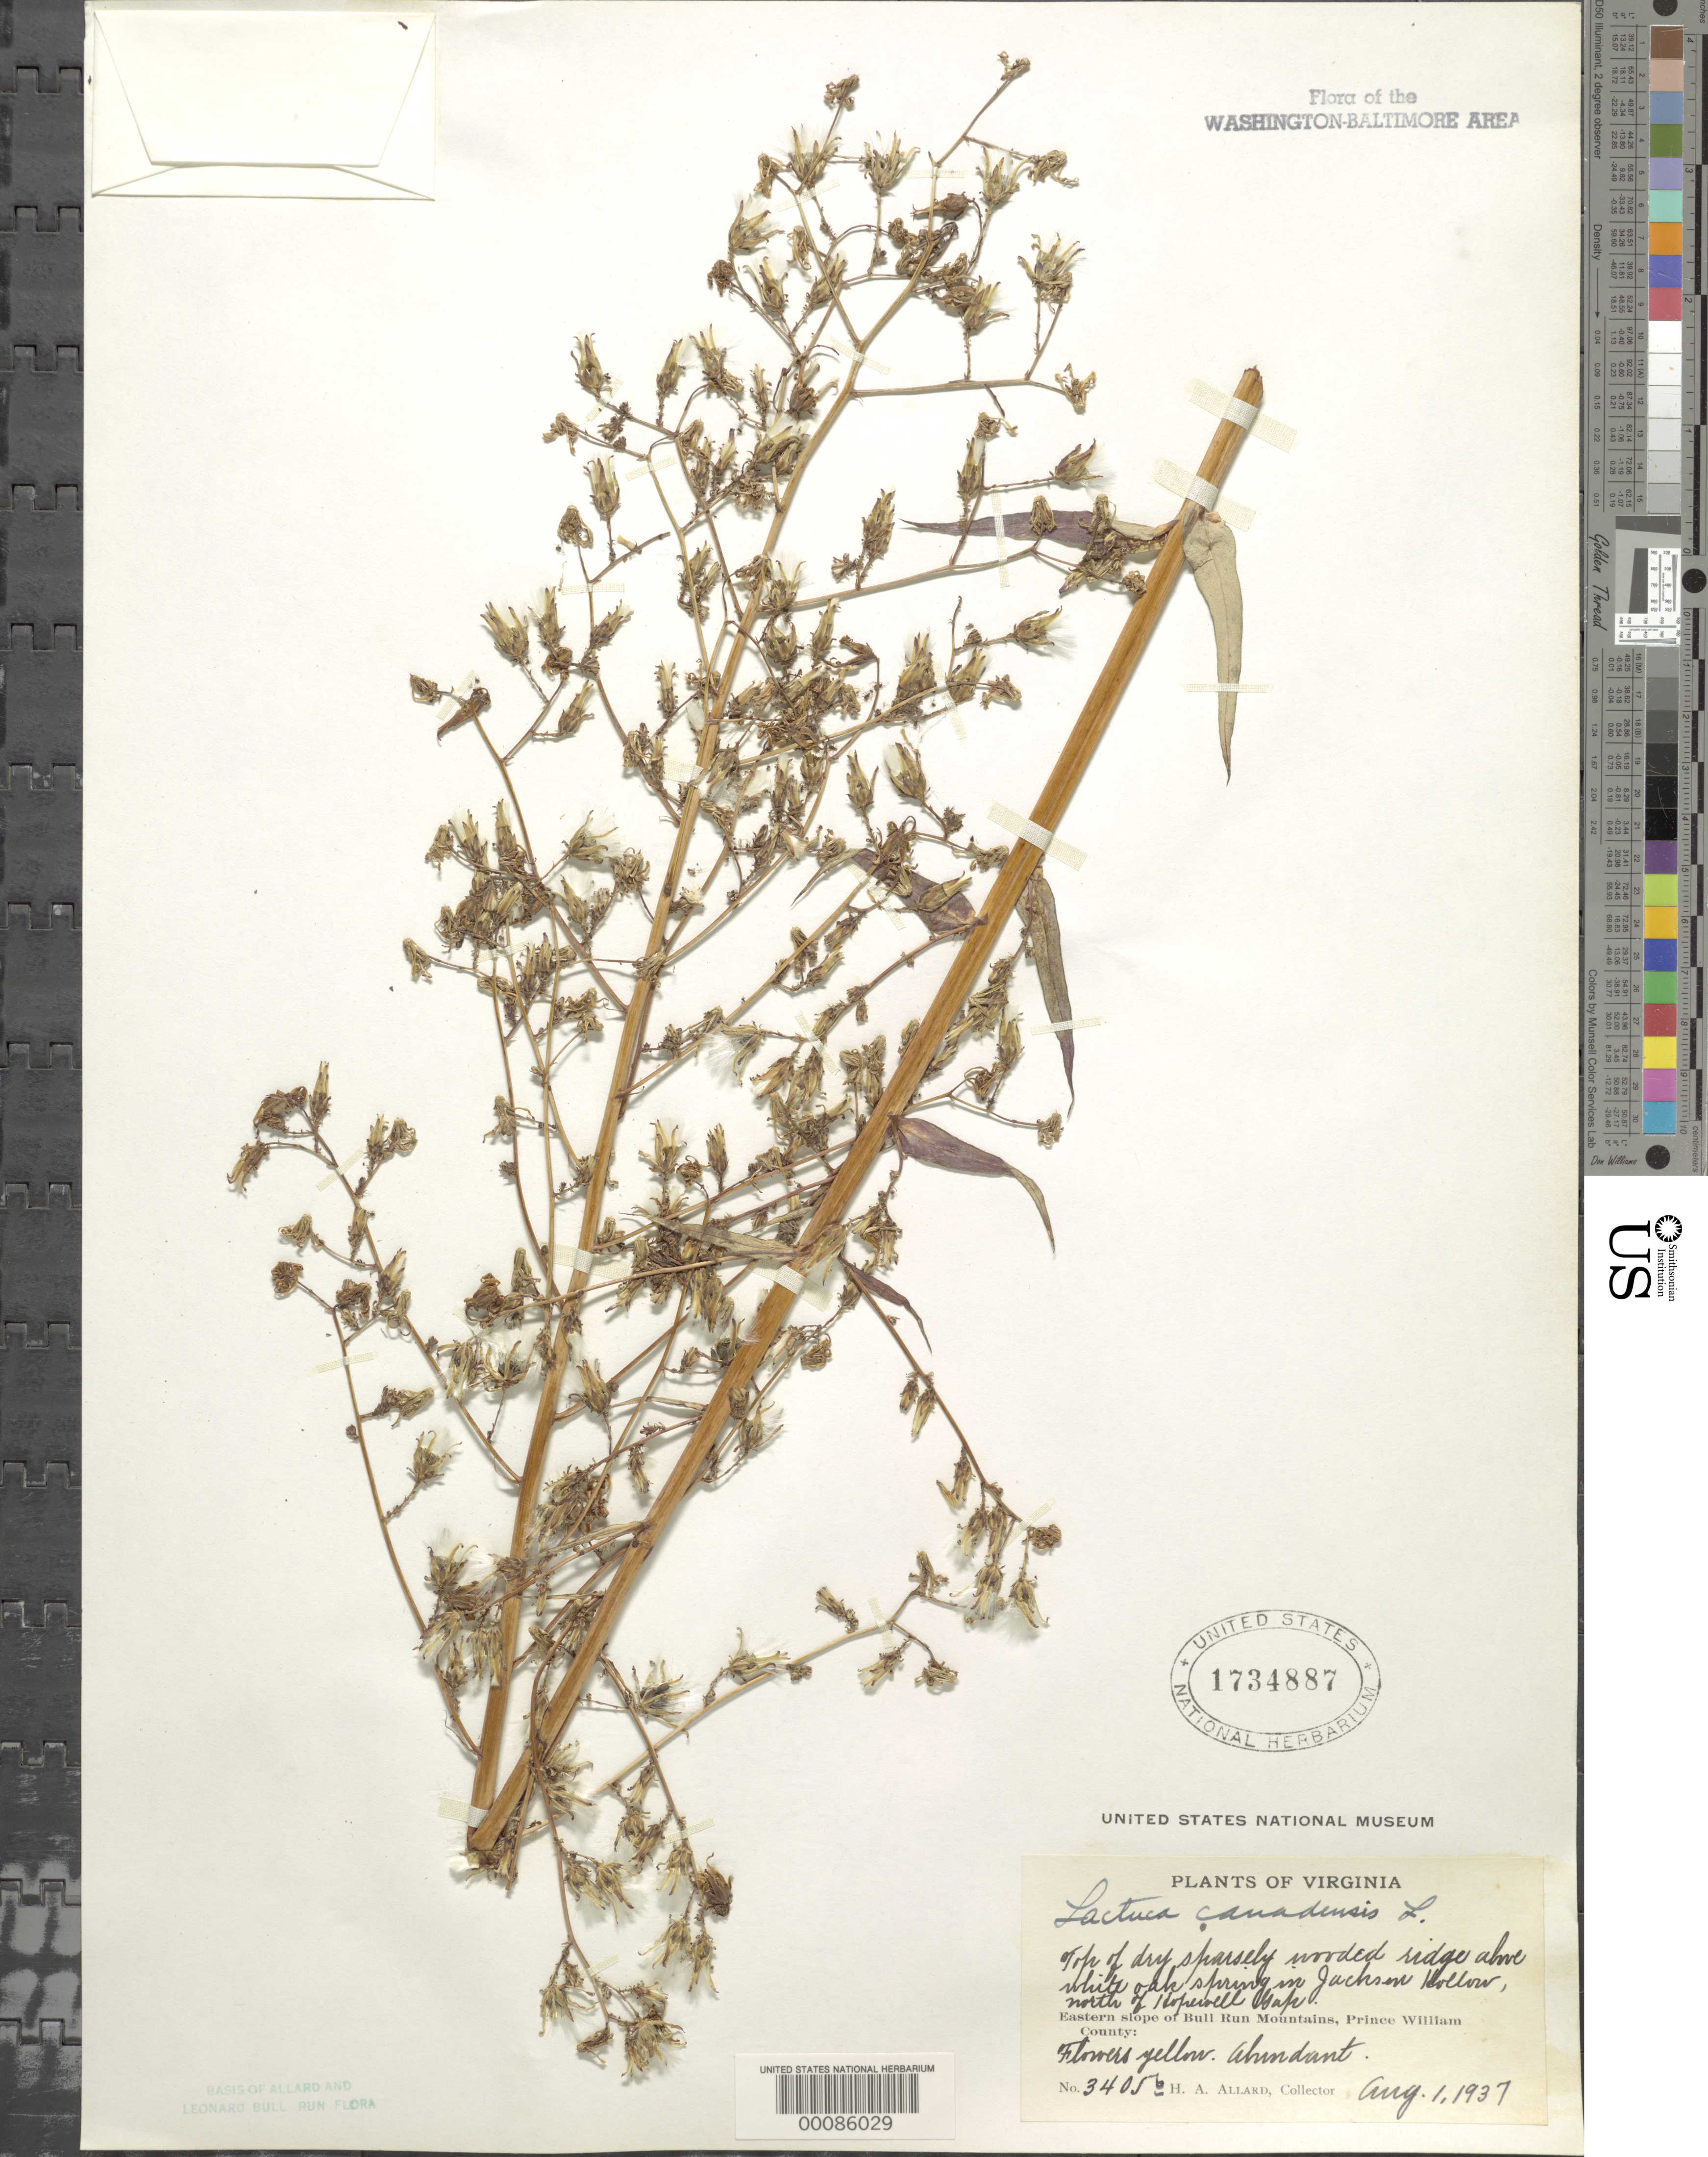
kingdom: Plantae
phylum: Tracheophyta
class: Magnoliopsida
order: Asterales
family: Asteraceae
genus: Lactuca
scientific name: Lactuca canadensis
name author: L.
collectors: H. A. Allard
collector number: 3405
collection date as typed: -1 Aug 1937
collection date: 1937-08-01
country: United States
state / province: Virginia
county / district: Prince William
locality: North of Hopewell Gap Jacksons Hollow, eastern slope of Bull Run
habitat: Dry sparsely wooded ridge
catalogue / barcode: US 1734887